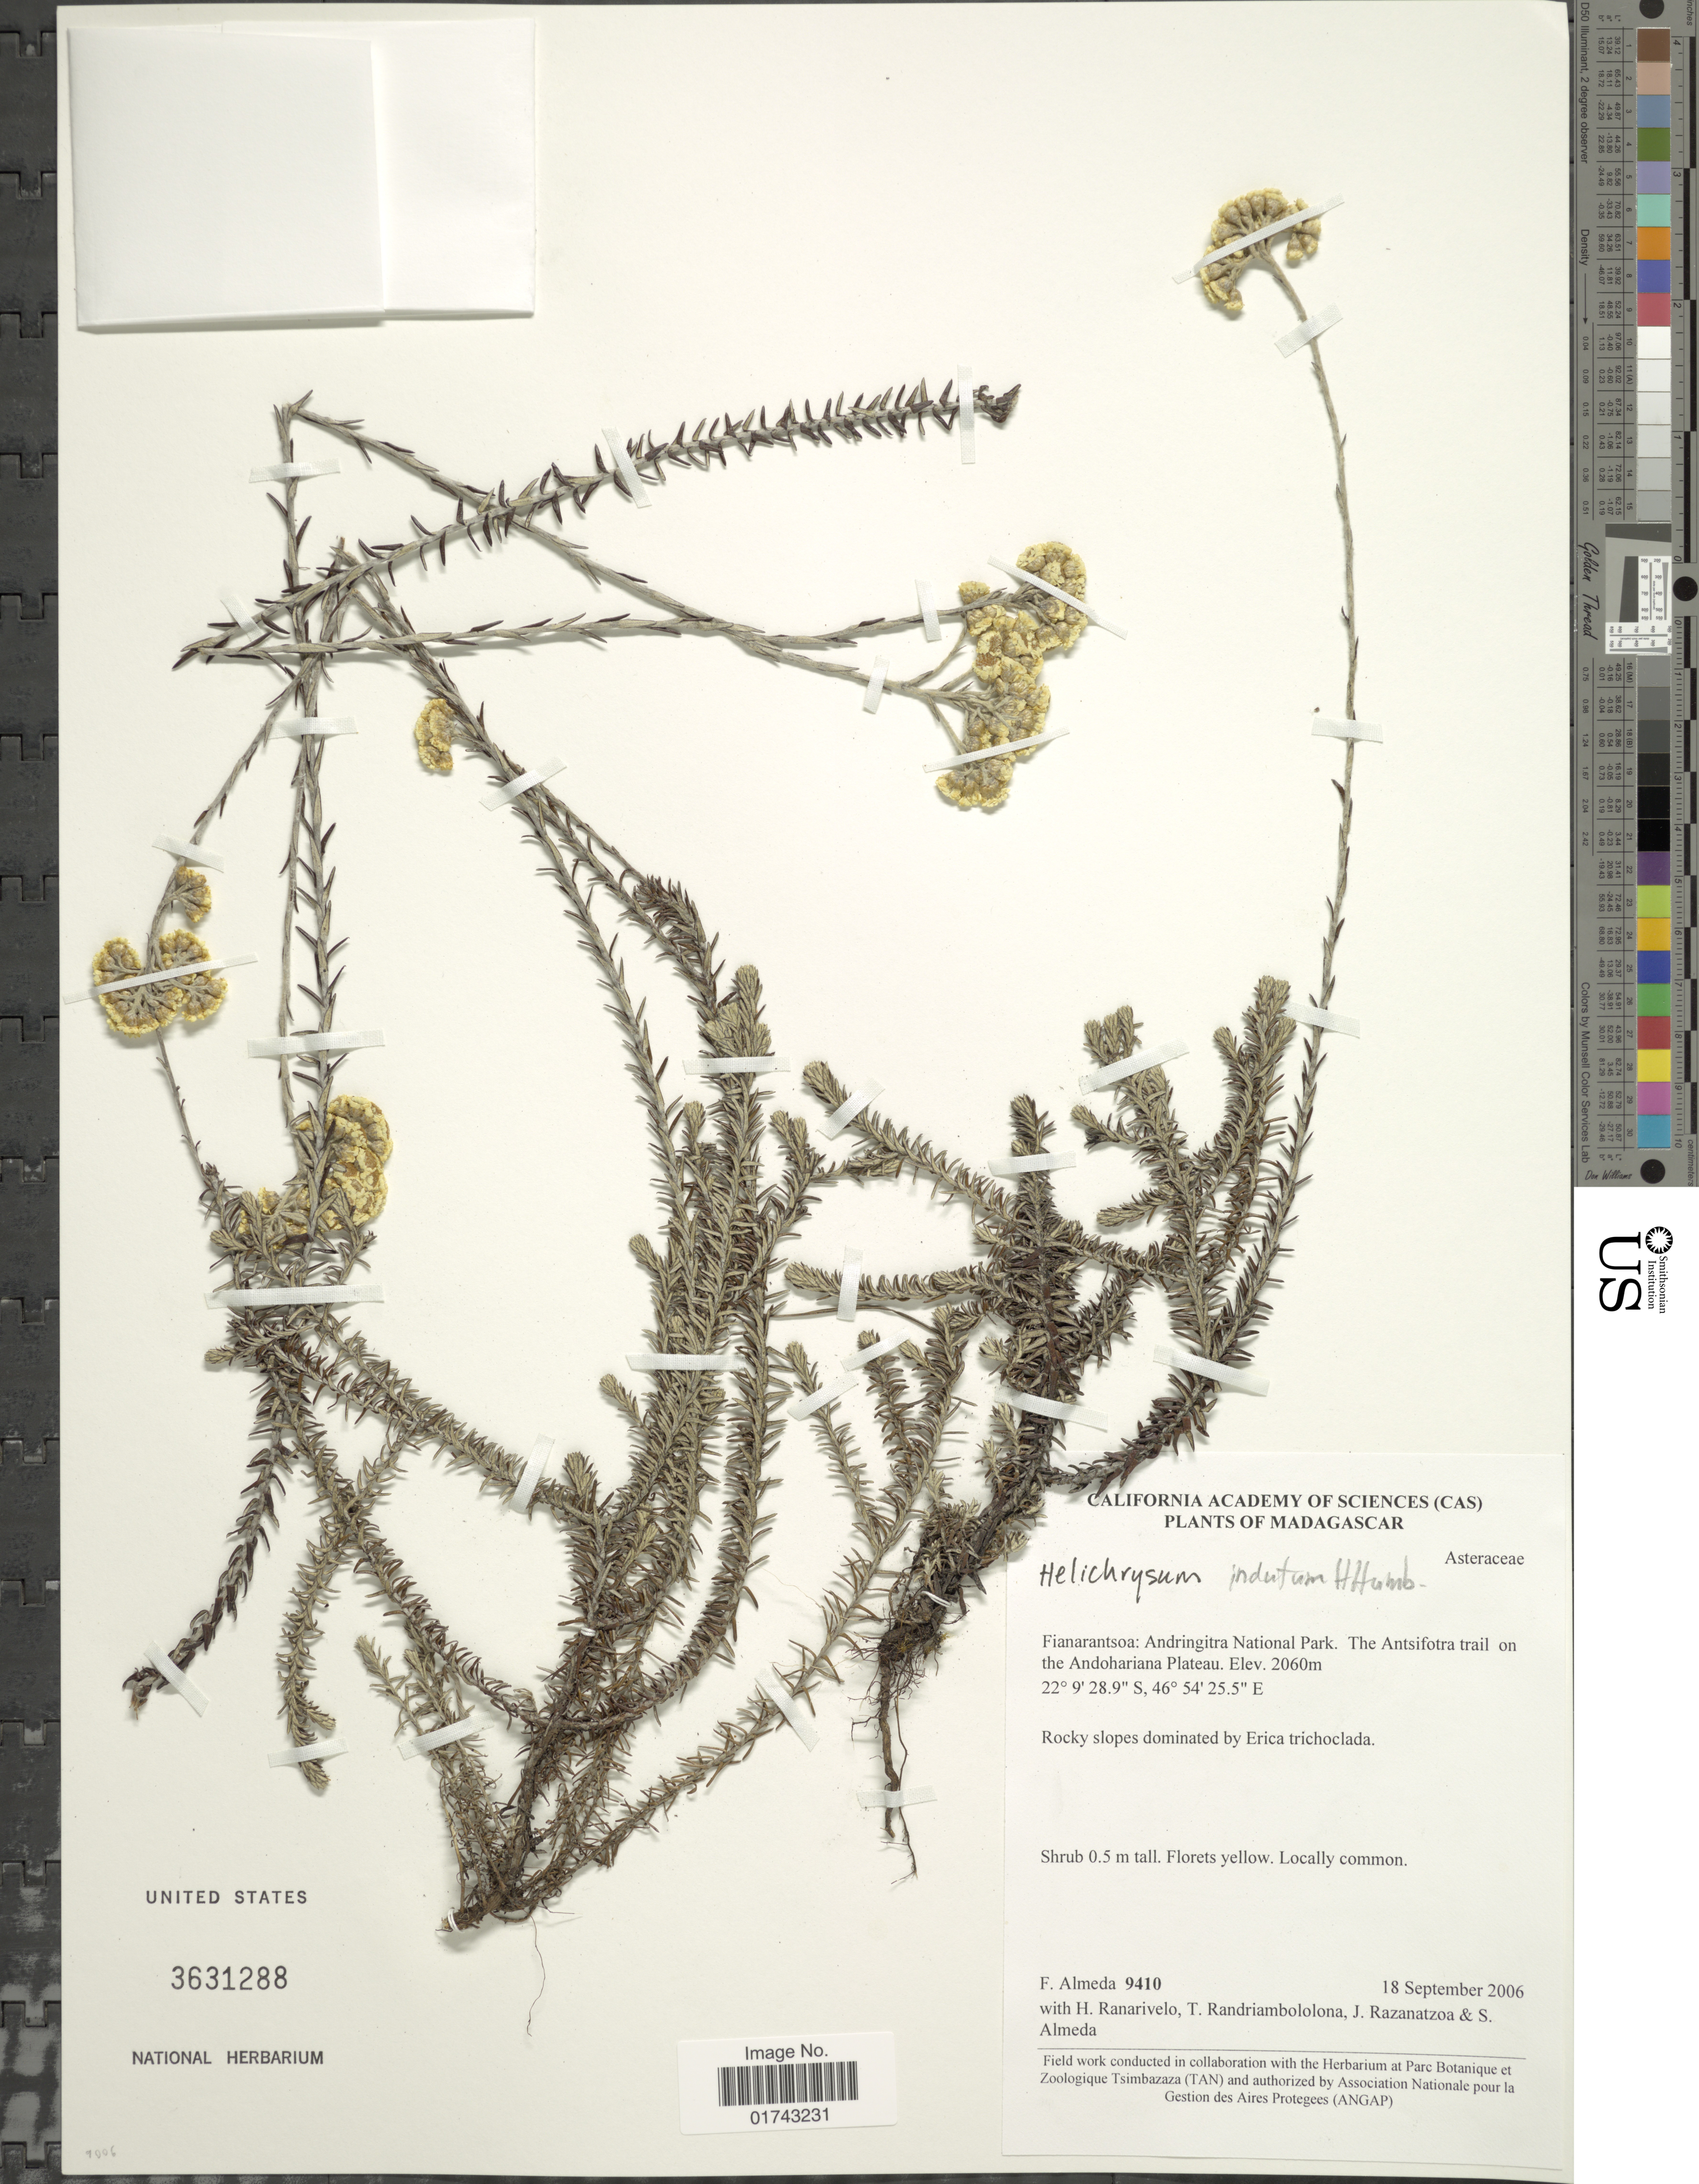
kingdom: Plantae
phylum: Tracheophyta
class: Magnoliopsida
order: Asterales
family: Asteraceae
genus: Helichrysum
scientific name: Helichrysum indutum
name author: Humbert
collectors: F. Almeda, H. Ranarivelo, T. Randriambololona, J. Razanatsoa & S. Almeda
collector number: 9410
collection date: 2006-09-18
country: Madagascar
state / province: Haute Matsiatra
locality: Andringitra National Park, The Antsifotra trail on the Andohariana Plateau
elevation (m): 2060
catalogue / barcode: US 361288